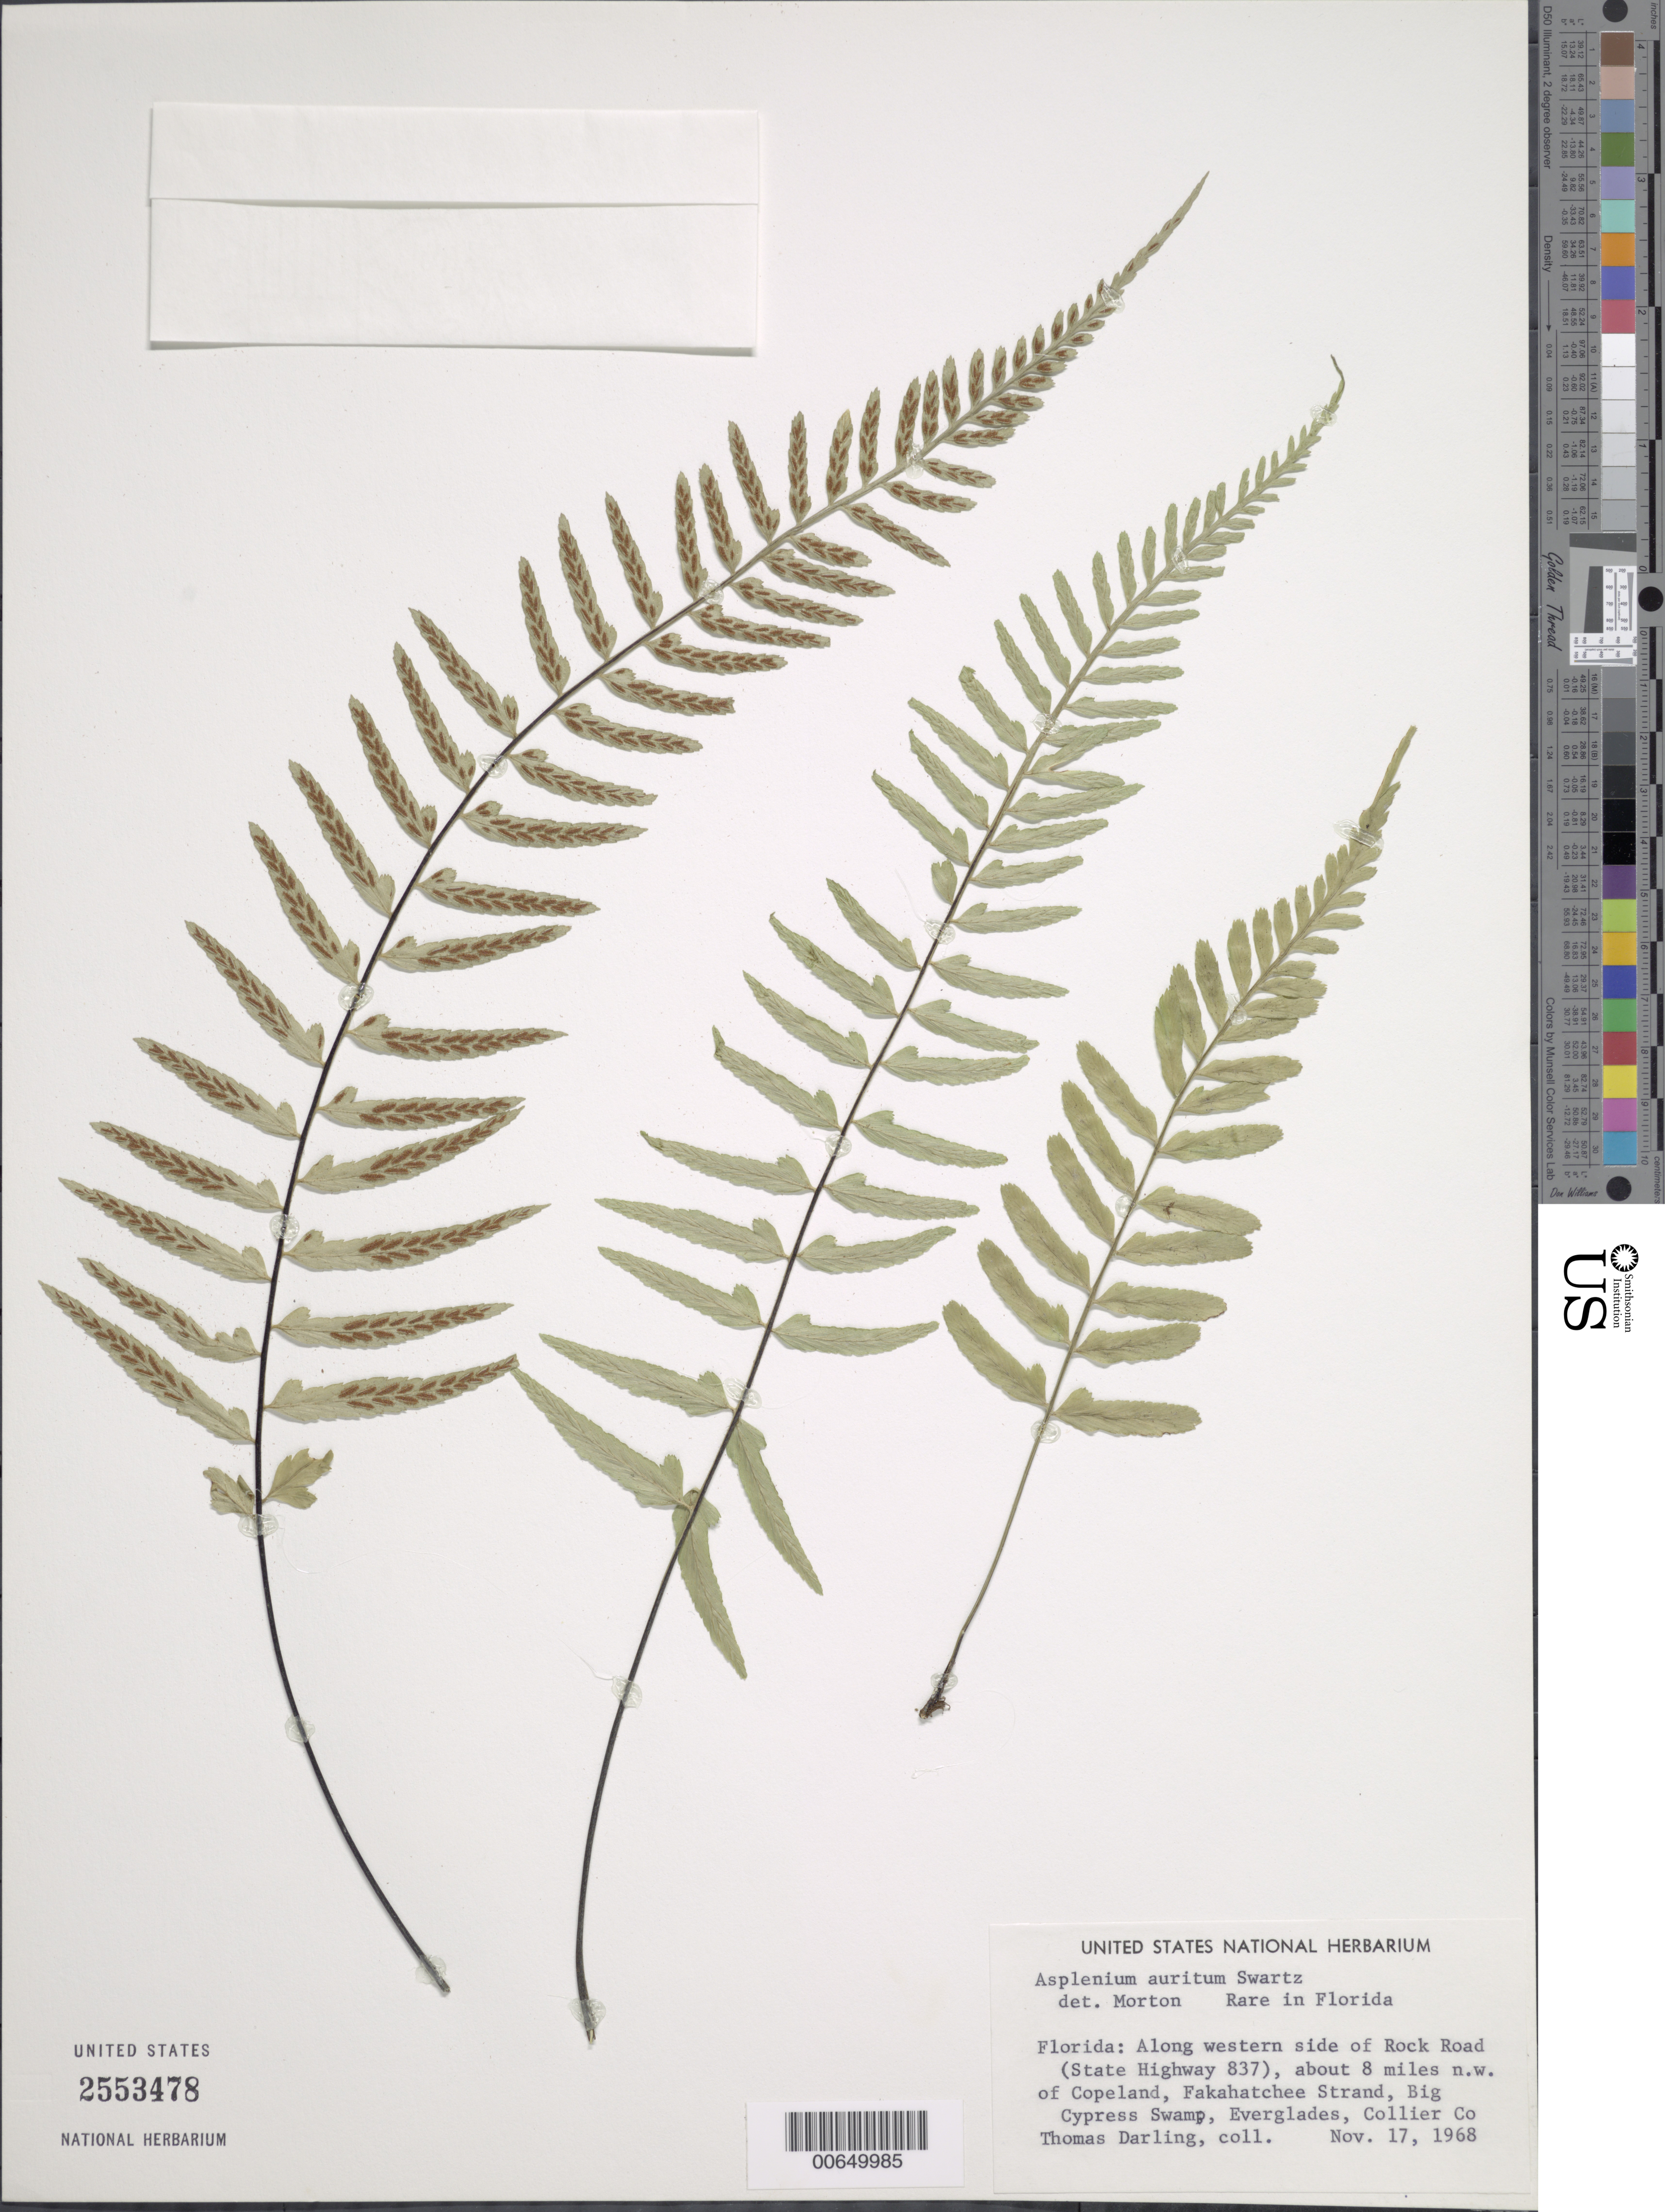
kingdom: Plantae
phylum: Tracheophyta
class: Polypodiopsida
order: Polypodiales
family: Aspleniaceae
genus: Asplenium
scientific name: Asplenium auritum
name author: Sw.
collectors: T. Darling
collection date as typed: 17 Nov 1968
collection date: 1968-11-17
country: United States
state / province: Florida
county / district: Collier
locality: Along western side of Rock Road (State Hwy 837) about 8 miles NW of Copeland, Fakahatchee Strand, Big Cypress Swamp, Everglades.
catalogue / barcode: US 2553478